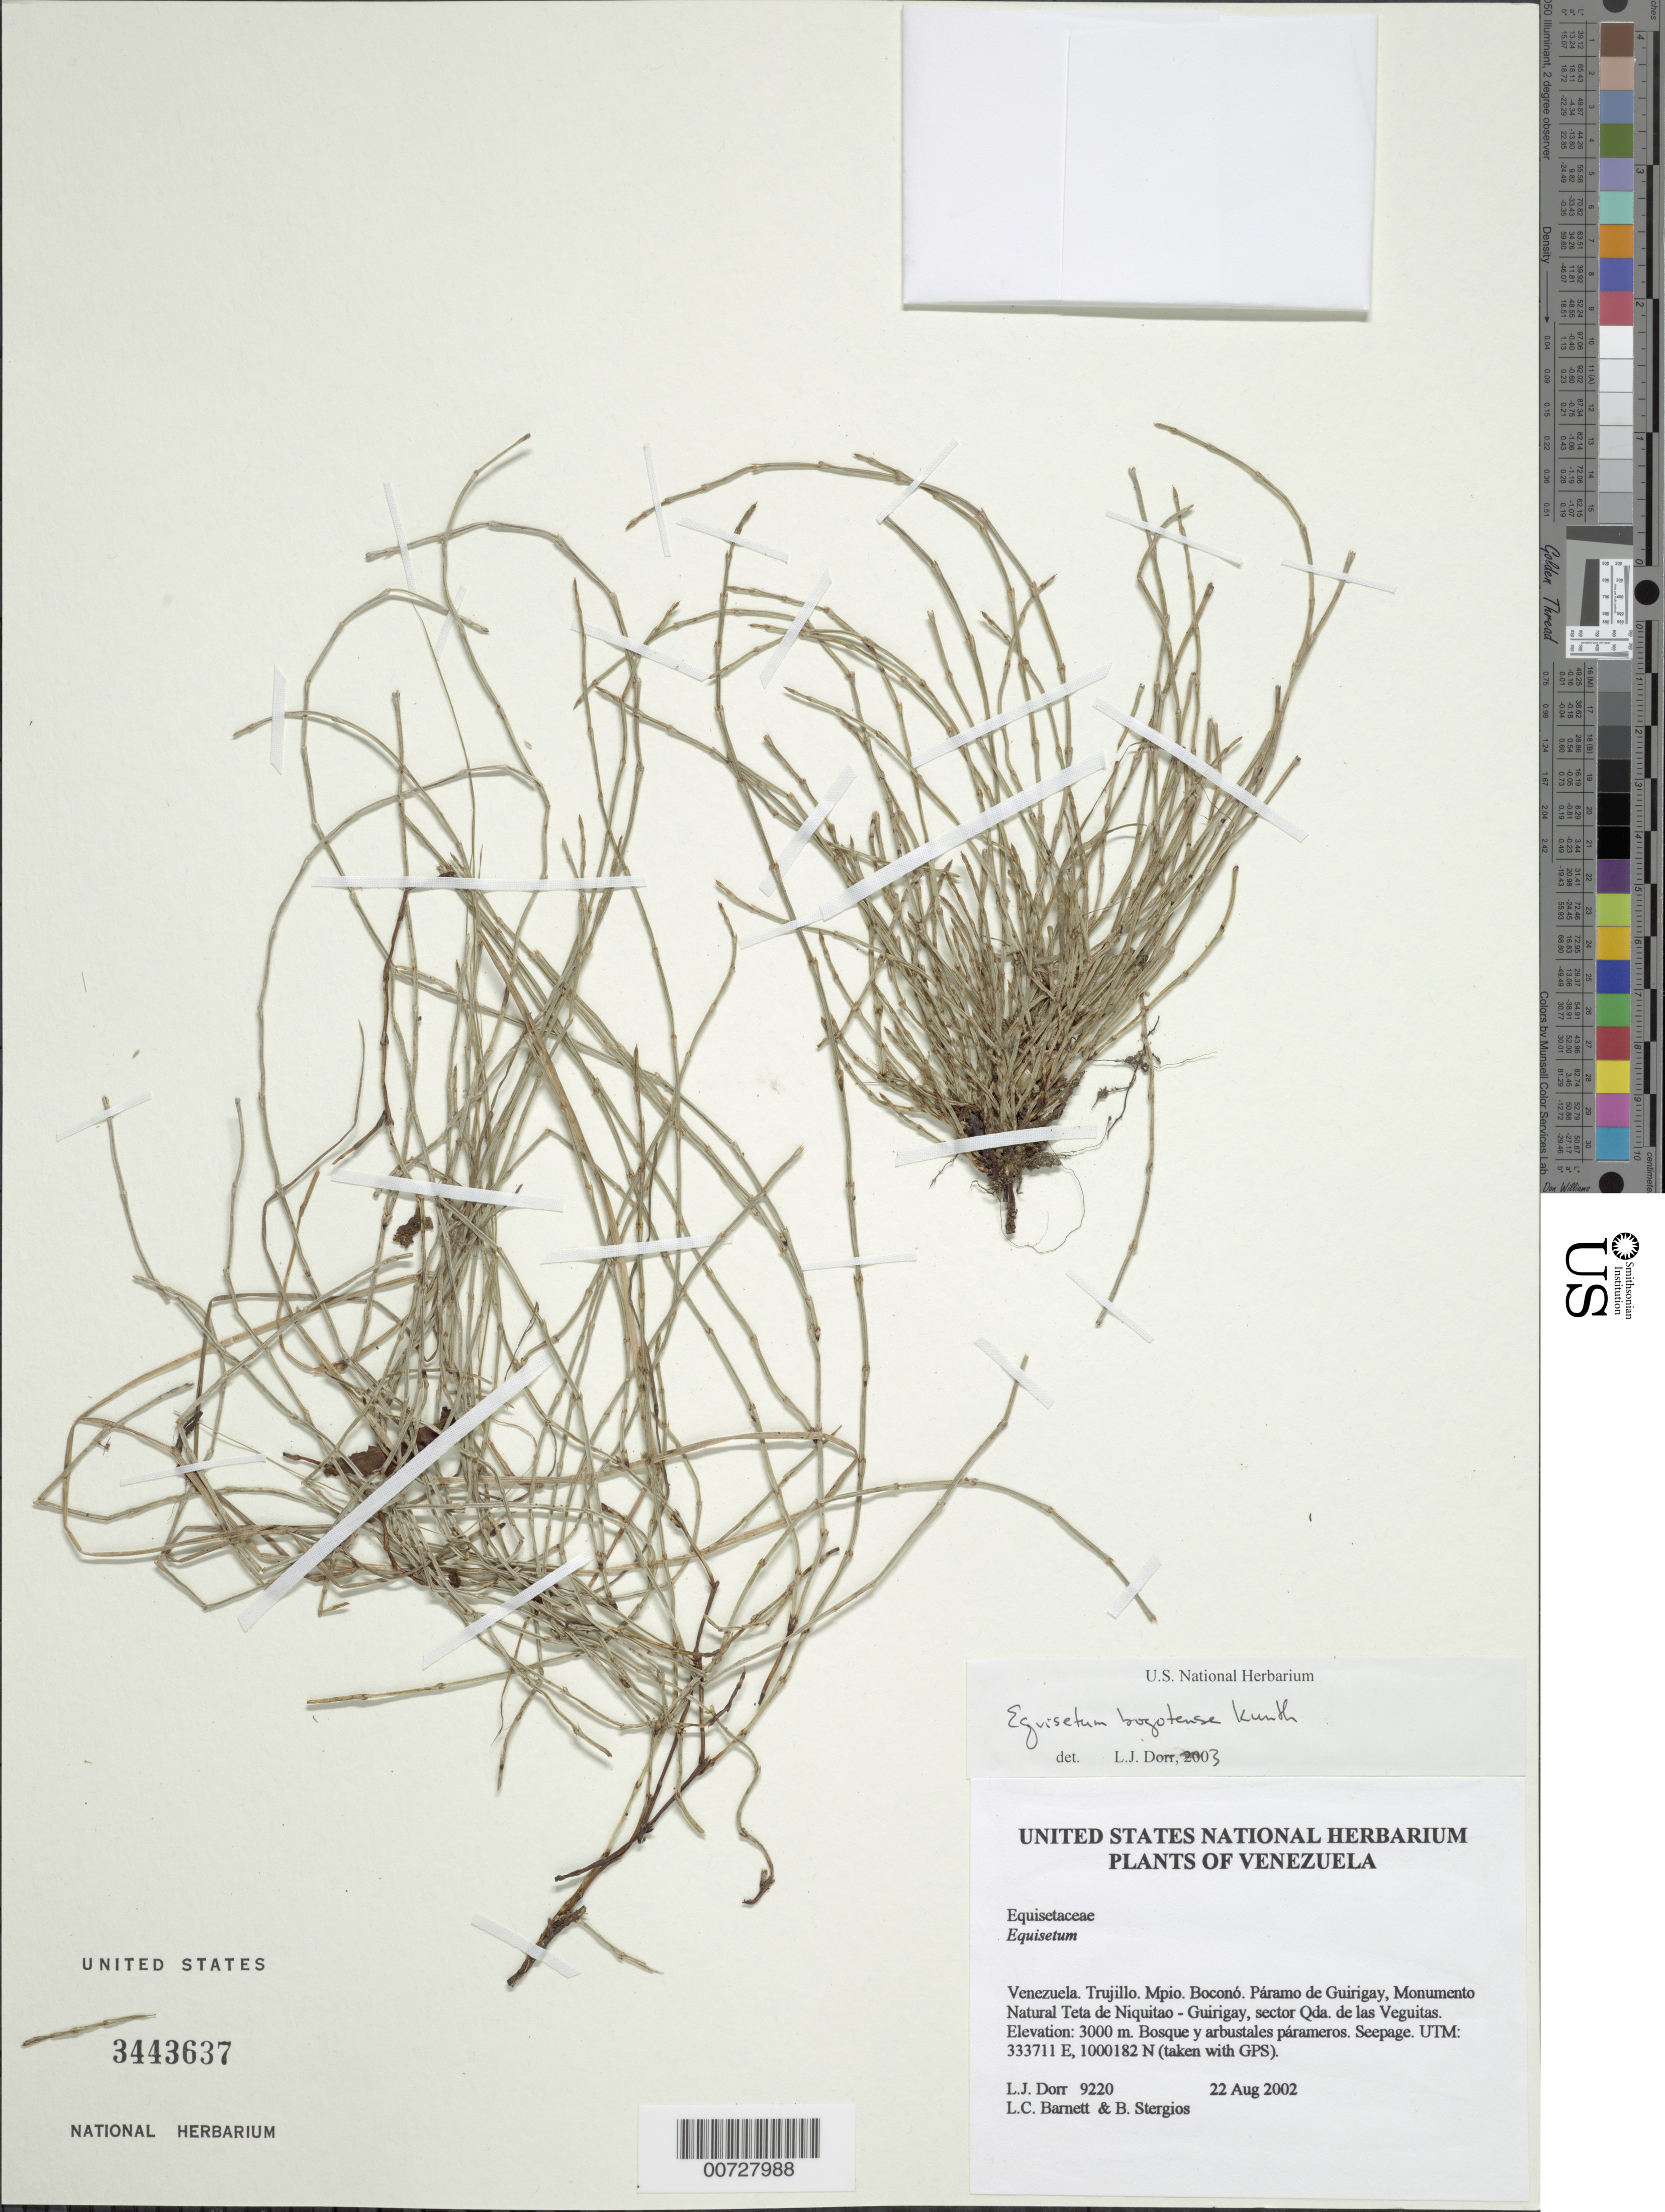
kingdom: Plantae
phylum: Tracheophyta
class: Polypodiopsida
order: Equisetales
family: Equisetaceae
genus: Equisetum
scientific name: Equisetum bogotense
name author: Kunth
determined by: Dorr, L. J., (BOT), Smithsonian Institution - National Museum of Natural History (UNITED STATES)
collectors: L. J. Dorr, L. C. Barnett & B. G. Stergios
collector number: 9220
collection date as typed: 22 Aug 2002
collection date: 2002-08-22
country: Venezuela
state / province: Trujillo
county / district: Boconó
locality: Páramo de Guirigay, Monumento Natural Teta de Niquitao - Guirigay, sector Las Veguitas.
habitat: Bosque y arbustales párameros. Seepage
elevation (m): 3000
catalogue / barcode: US 3443637